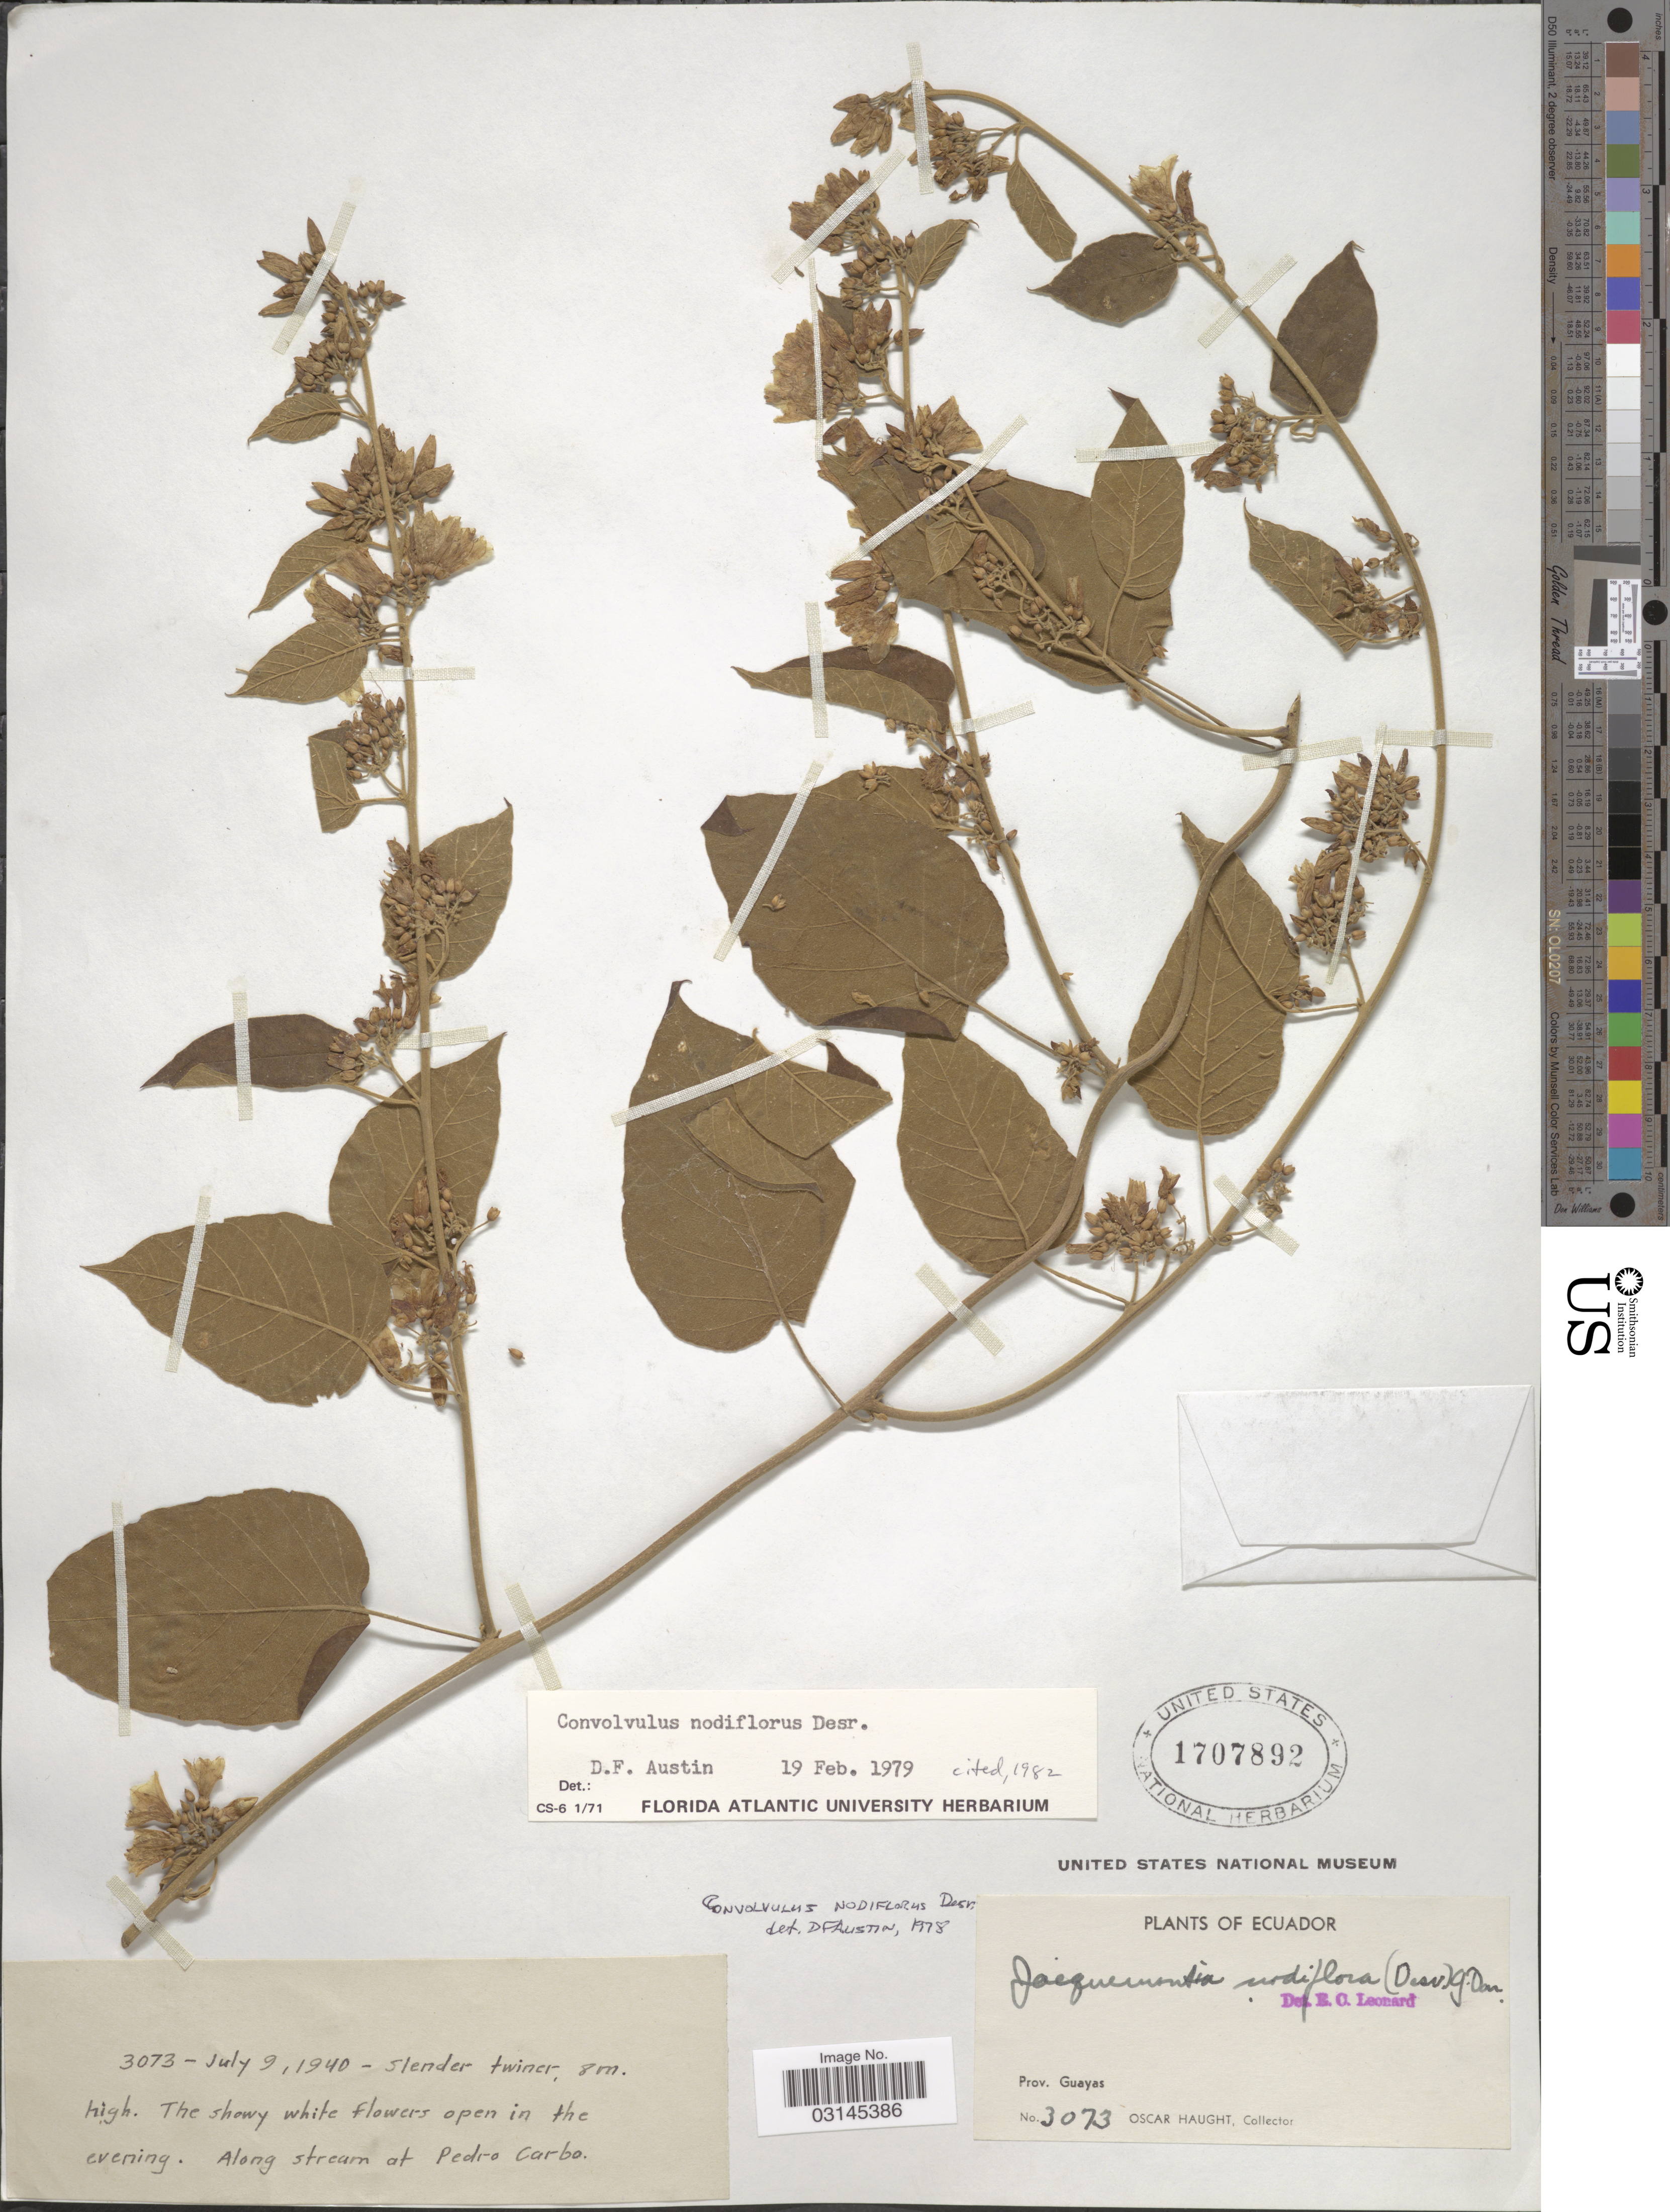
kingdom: Plantae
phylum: Tracheophyta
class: Magnoliopsida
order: Solanales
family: Convolvulaceae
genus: Convolvulus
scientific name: Convolvulus nodiflorus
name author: Desr.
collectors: O. Haught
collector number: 3073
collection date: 1940-07-09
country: Ecuador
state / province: Guayas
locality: Along stream at Pedro Carbo.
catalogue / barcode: US 1707892